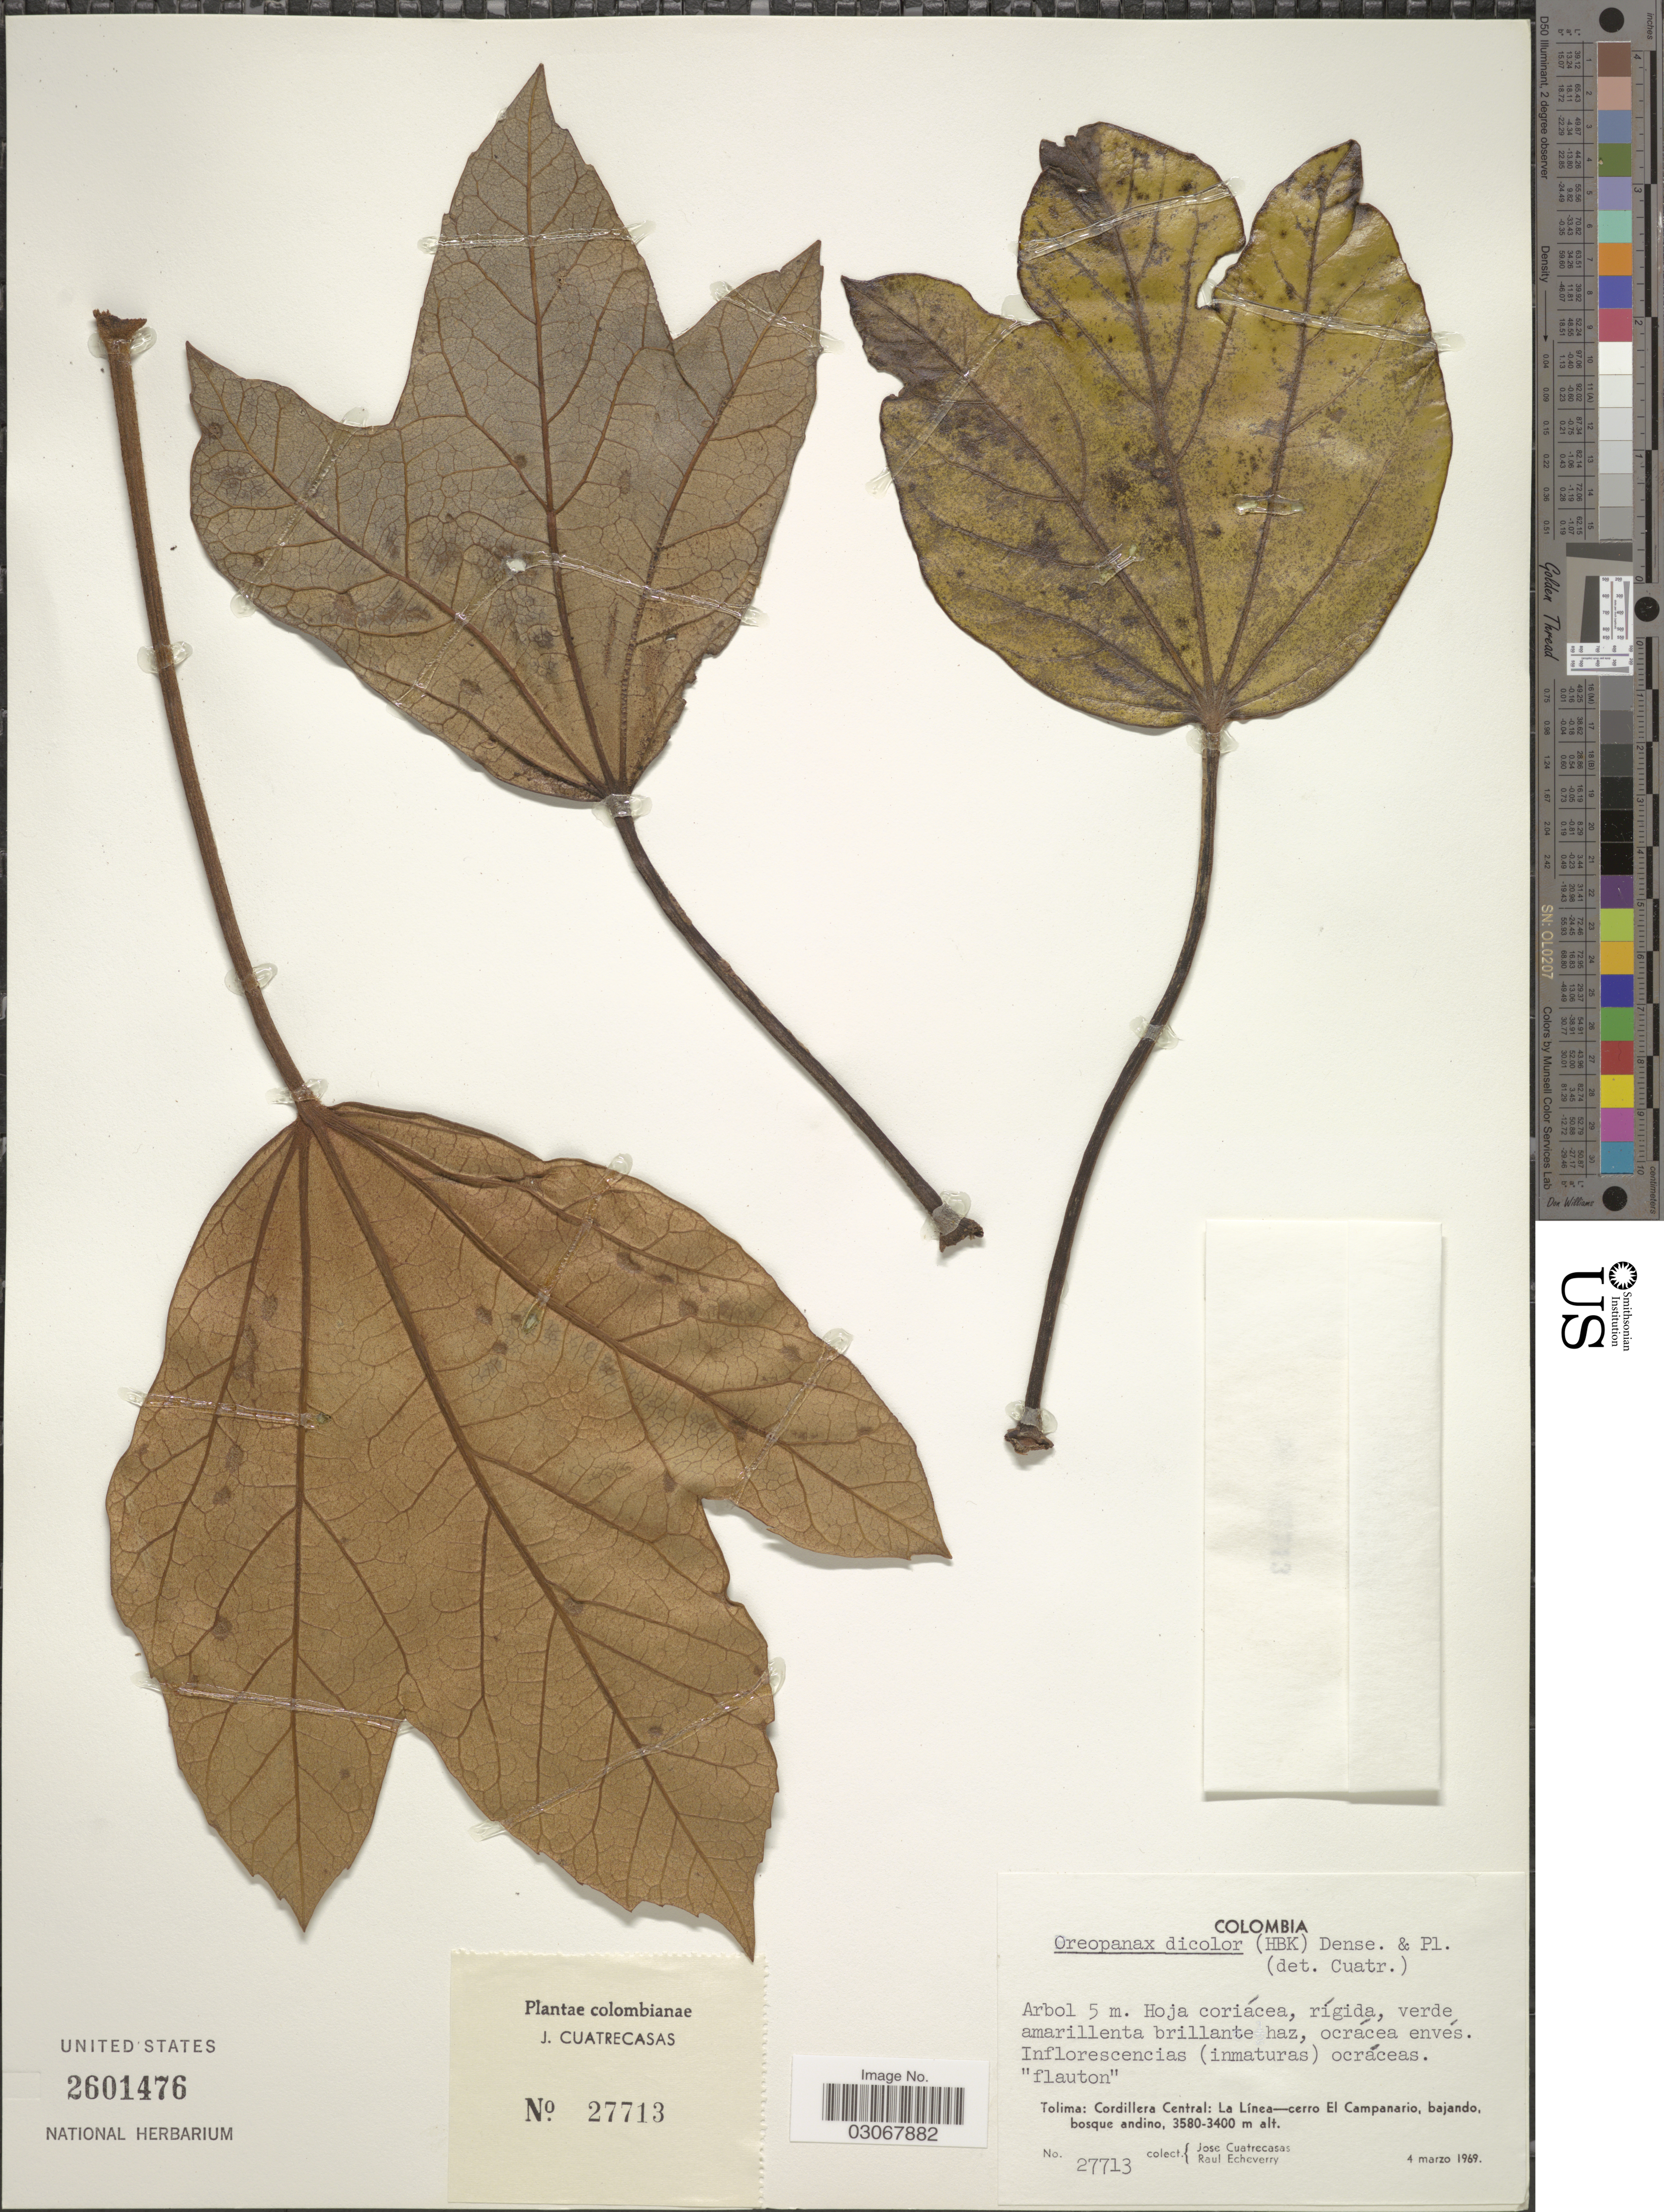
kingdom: Plantae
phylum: Tracheophyta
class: Magnoliopsida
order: Apiales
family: Araliaceae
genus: Oreopanax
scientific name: Oreopanax discolor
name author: (Kunth) Decne. & Planch.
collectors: J. Cuatrecasas & R. Echeverry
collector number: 27713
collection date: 1969-03-04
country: Colombia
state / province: Tolima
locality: Cordillera Central: La Línea-cerro El Campanario, bajando, bosque andino.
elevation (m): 3400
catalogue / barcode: US 2601476